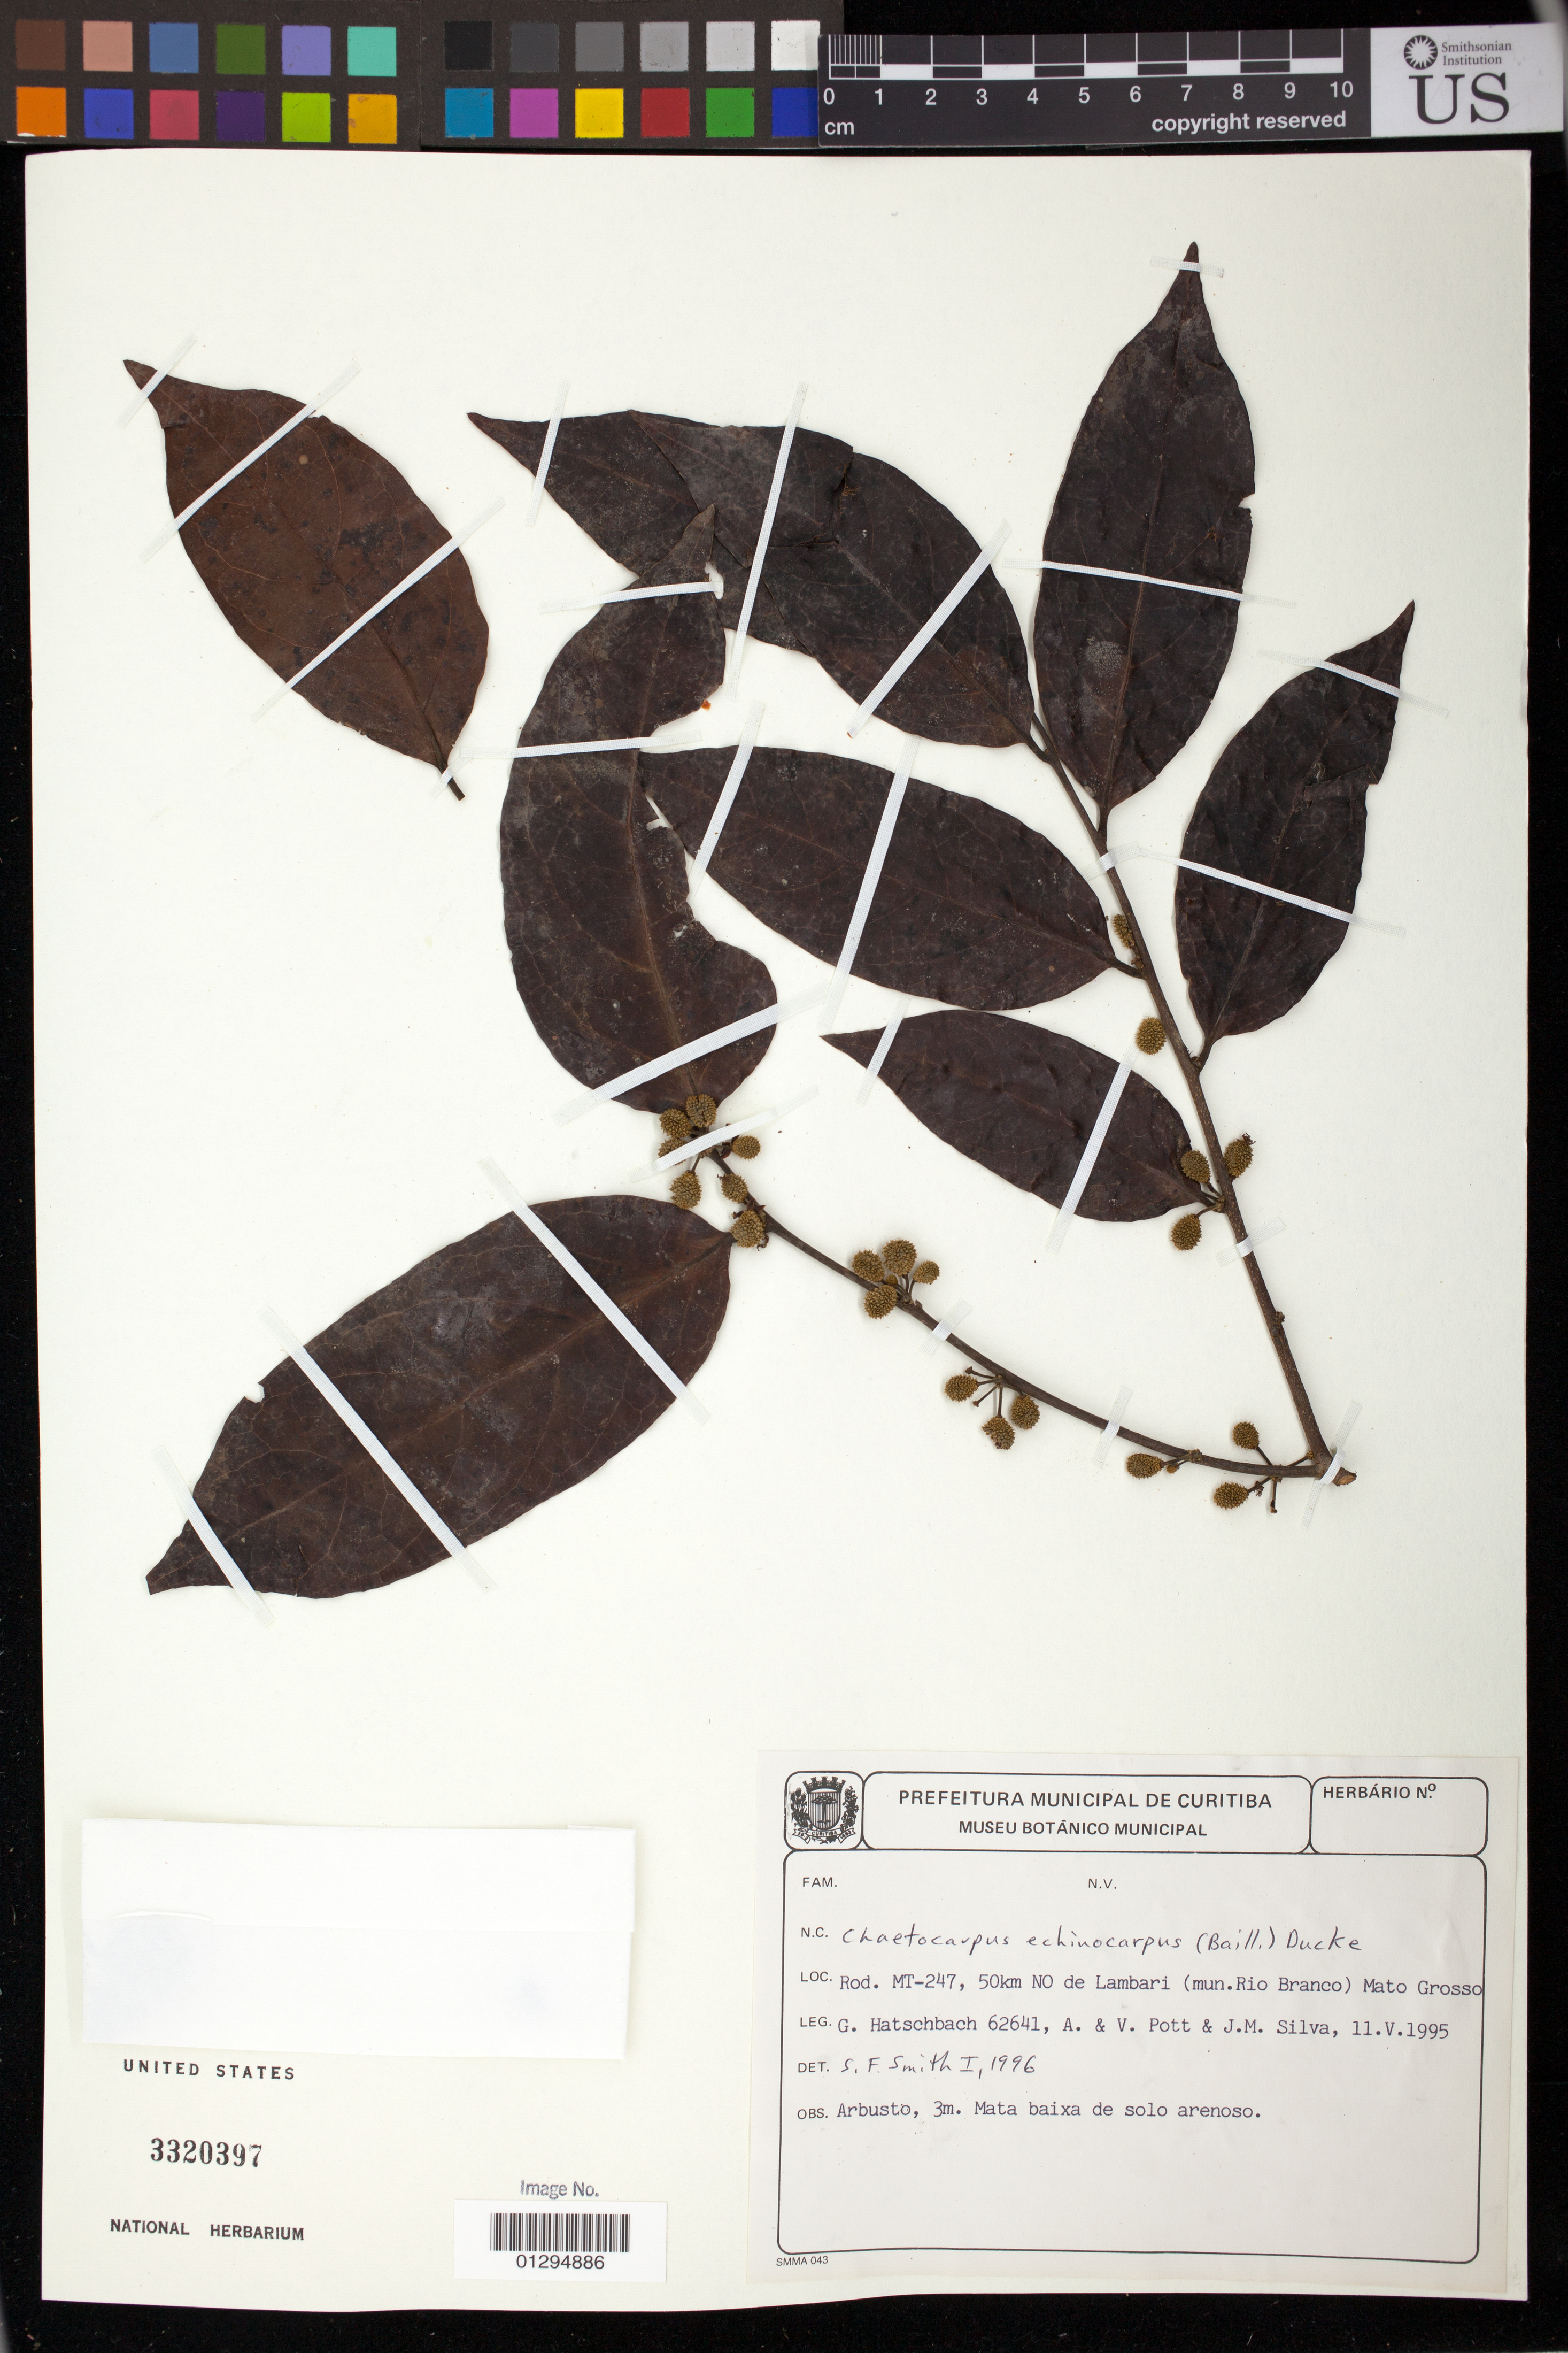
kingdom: Plantae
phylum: Tracheophyta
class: Magnoliopsida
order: Malpighiales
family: Peraceae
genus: Chaetocarpus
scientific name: Chaetocarpus echinocarpus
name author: (Baill.) Ducke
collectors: G. Hatschbach, A. Pott, V. J. Pott & J. M. Silva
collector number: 62641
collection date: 1995-05-11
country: Brazil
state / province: Mato Grosso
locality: Rod.MT-247, 50 km NO de Lambari (mun. Rio Branco)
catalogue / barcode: US 3320397